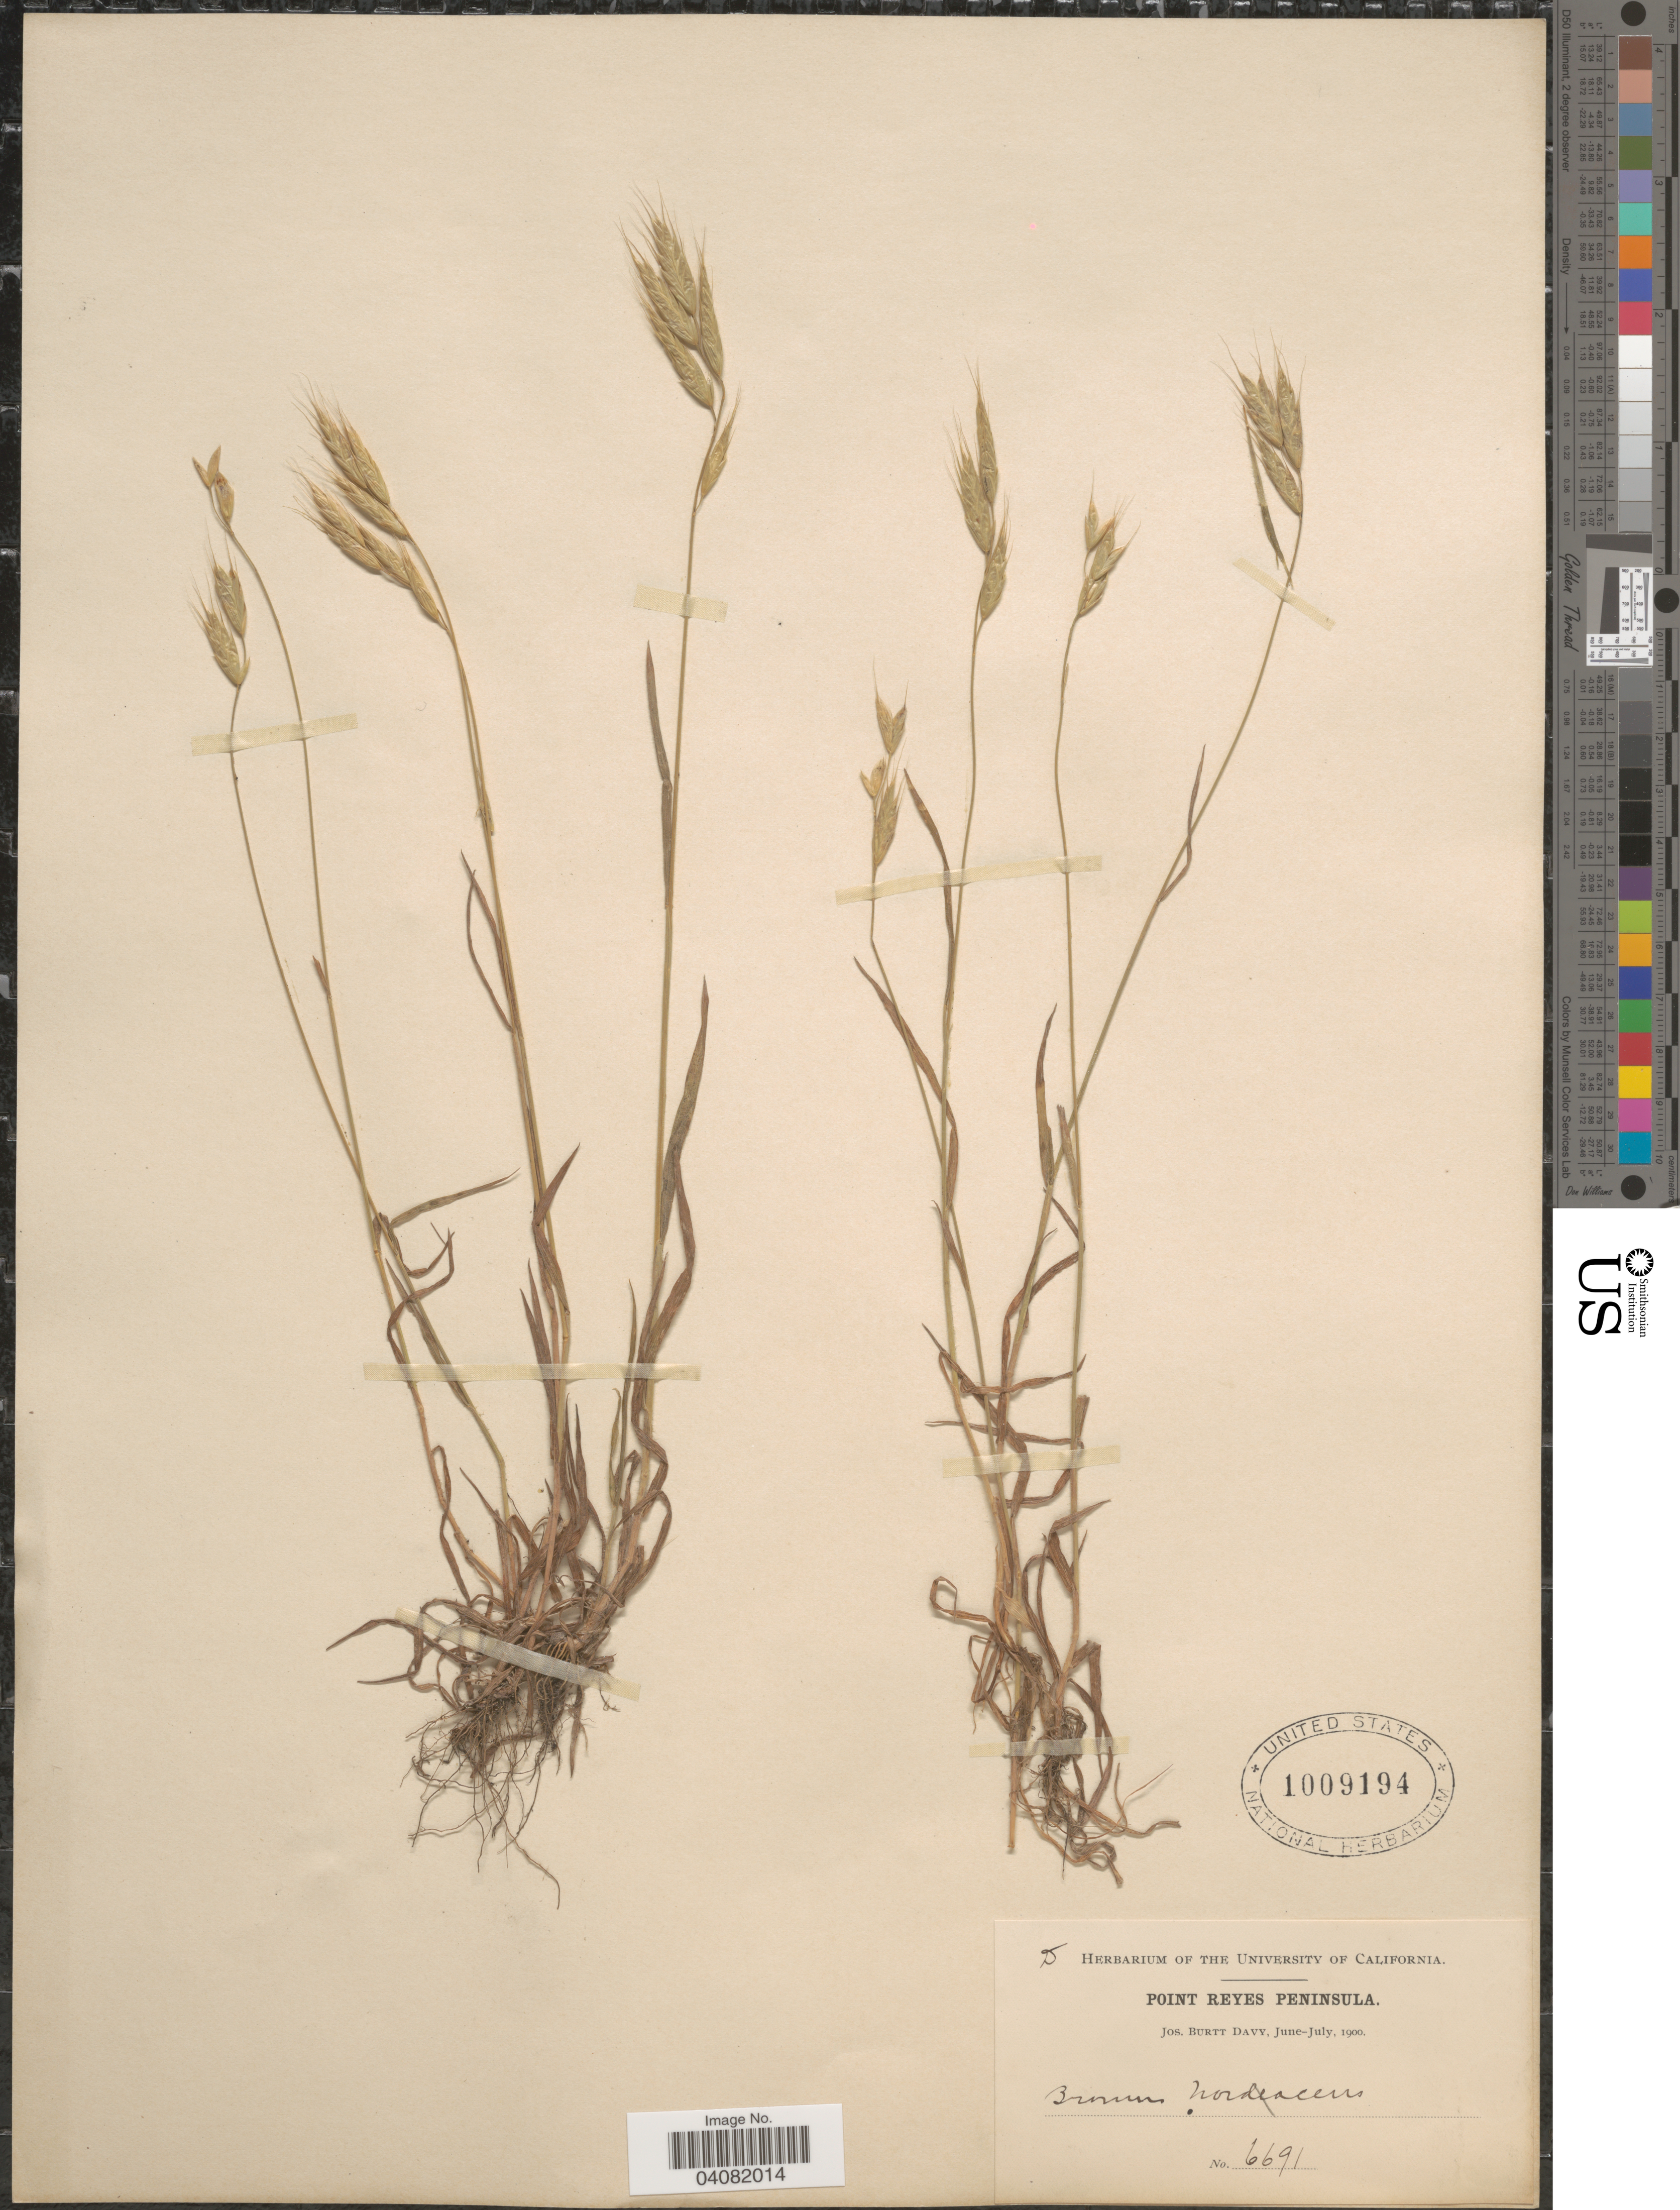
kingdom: Plantae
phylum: Tracheophyta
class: Liliopsida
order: Poales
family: Poaceae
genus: Bromus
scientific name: Bromus hordeaceus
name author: L.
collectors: J. Burtt Davy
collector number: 6691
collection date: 1900-06/1900-07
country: United States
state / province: California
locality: Point Reyes Peninsula.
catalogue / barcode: US 1009194